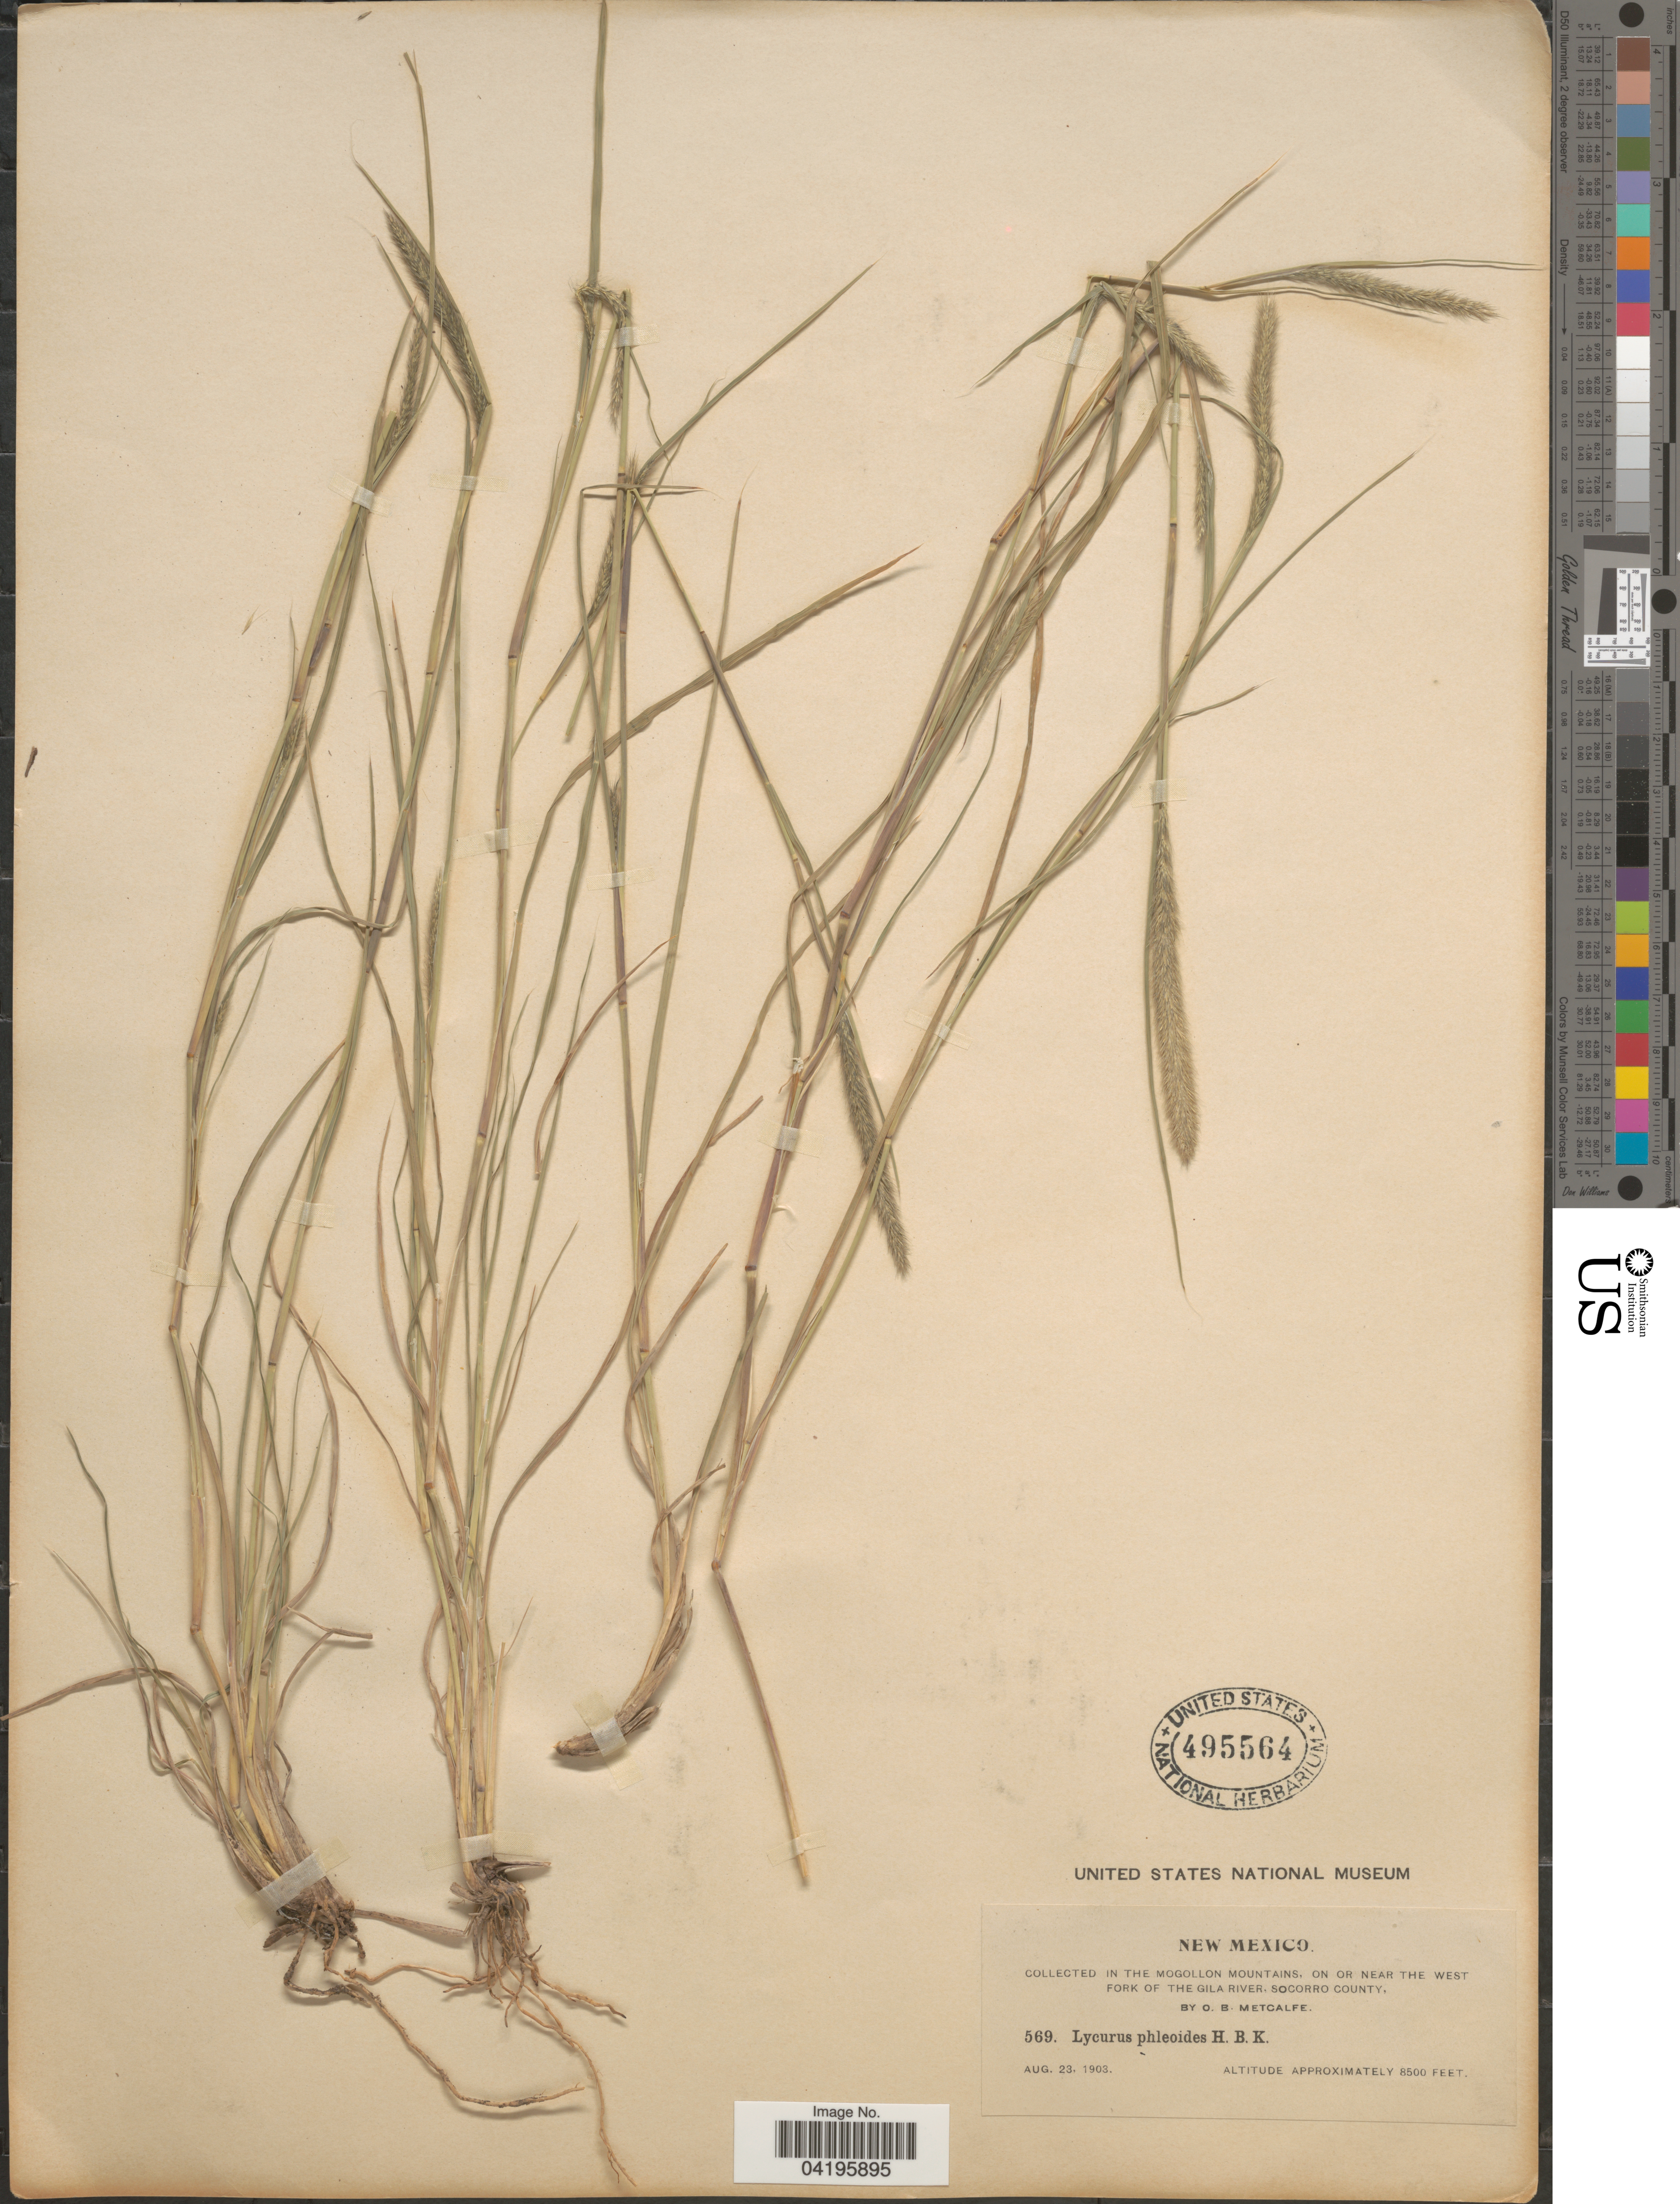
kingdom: Plantae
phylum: Tracheophyta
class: Liliopsida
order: Poales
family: Poaceae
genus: Muhlenbergia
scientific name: Muhlenbergia phleoides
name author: (Kunth) Columbus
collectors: O. B. Metcalfe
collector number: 569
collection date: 1903-08-23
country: United States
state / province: New Mexico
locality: In the Mogollon Mountains, on or near the West Fork of the Gila River, Socorro County.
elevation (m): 2591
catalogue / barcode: US 495564